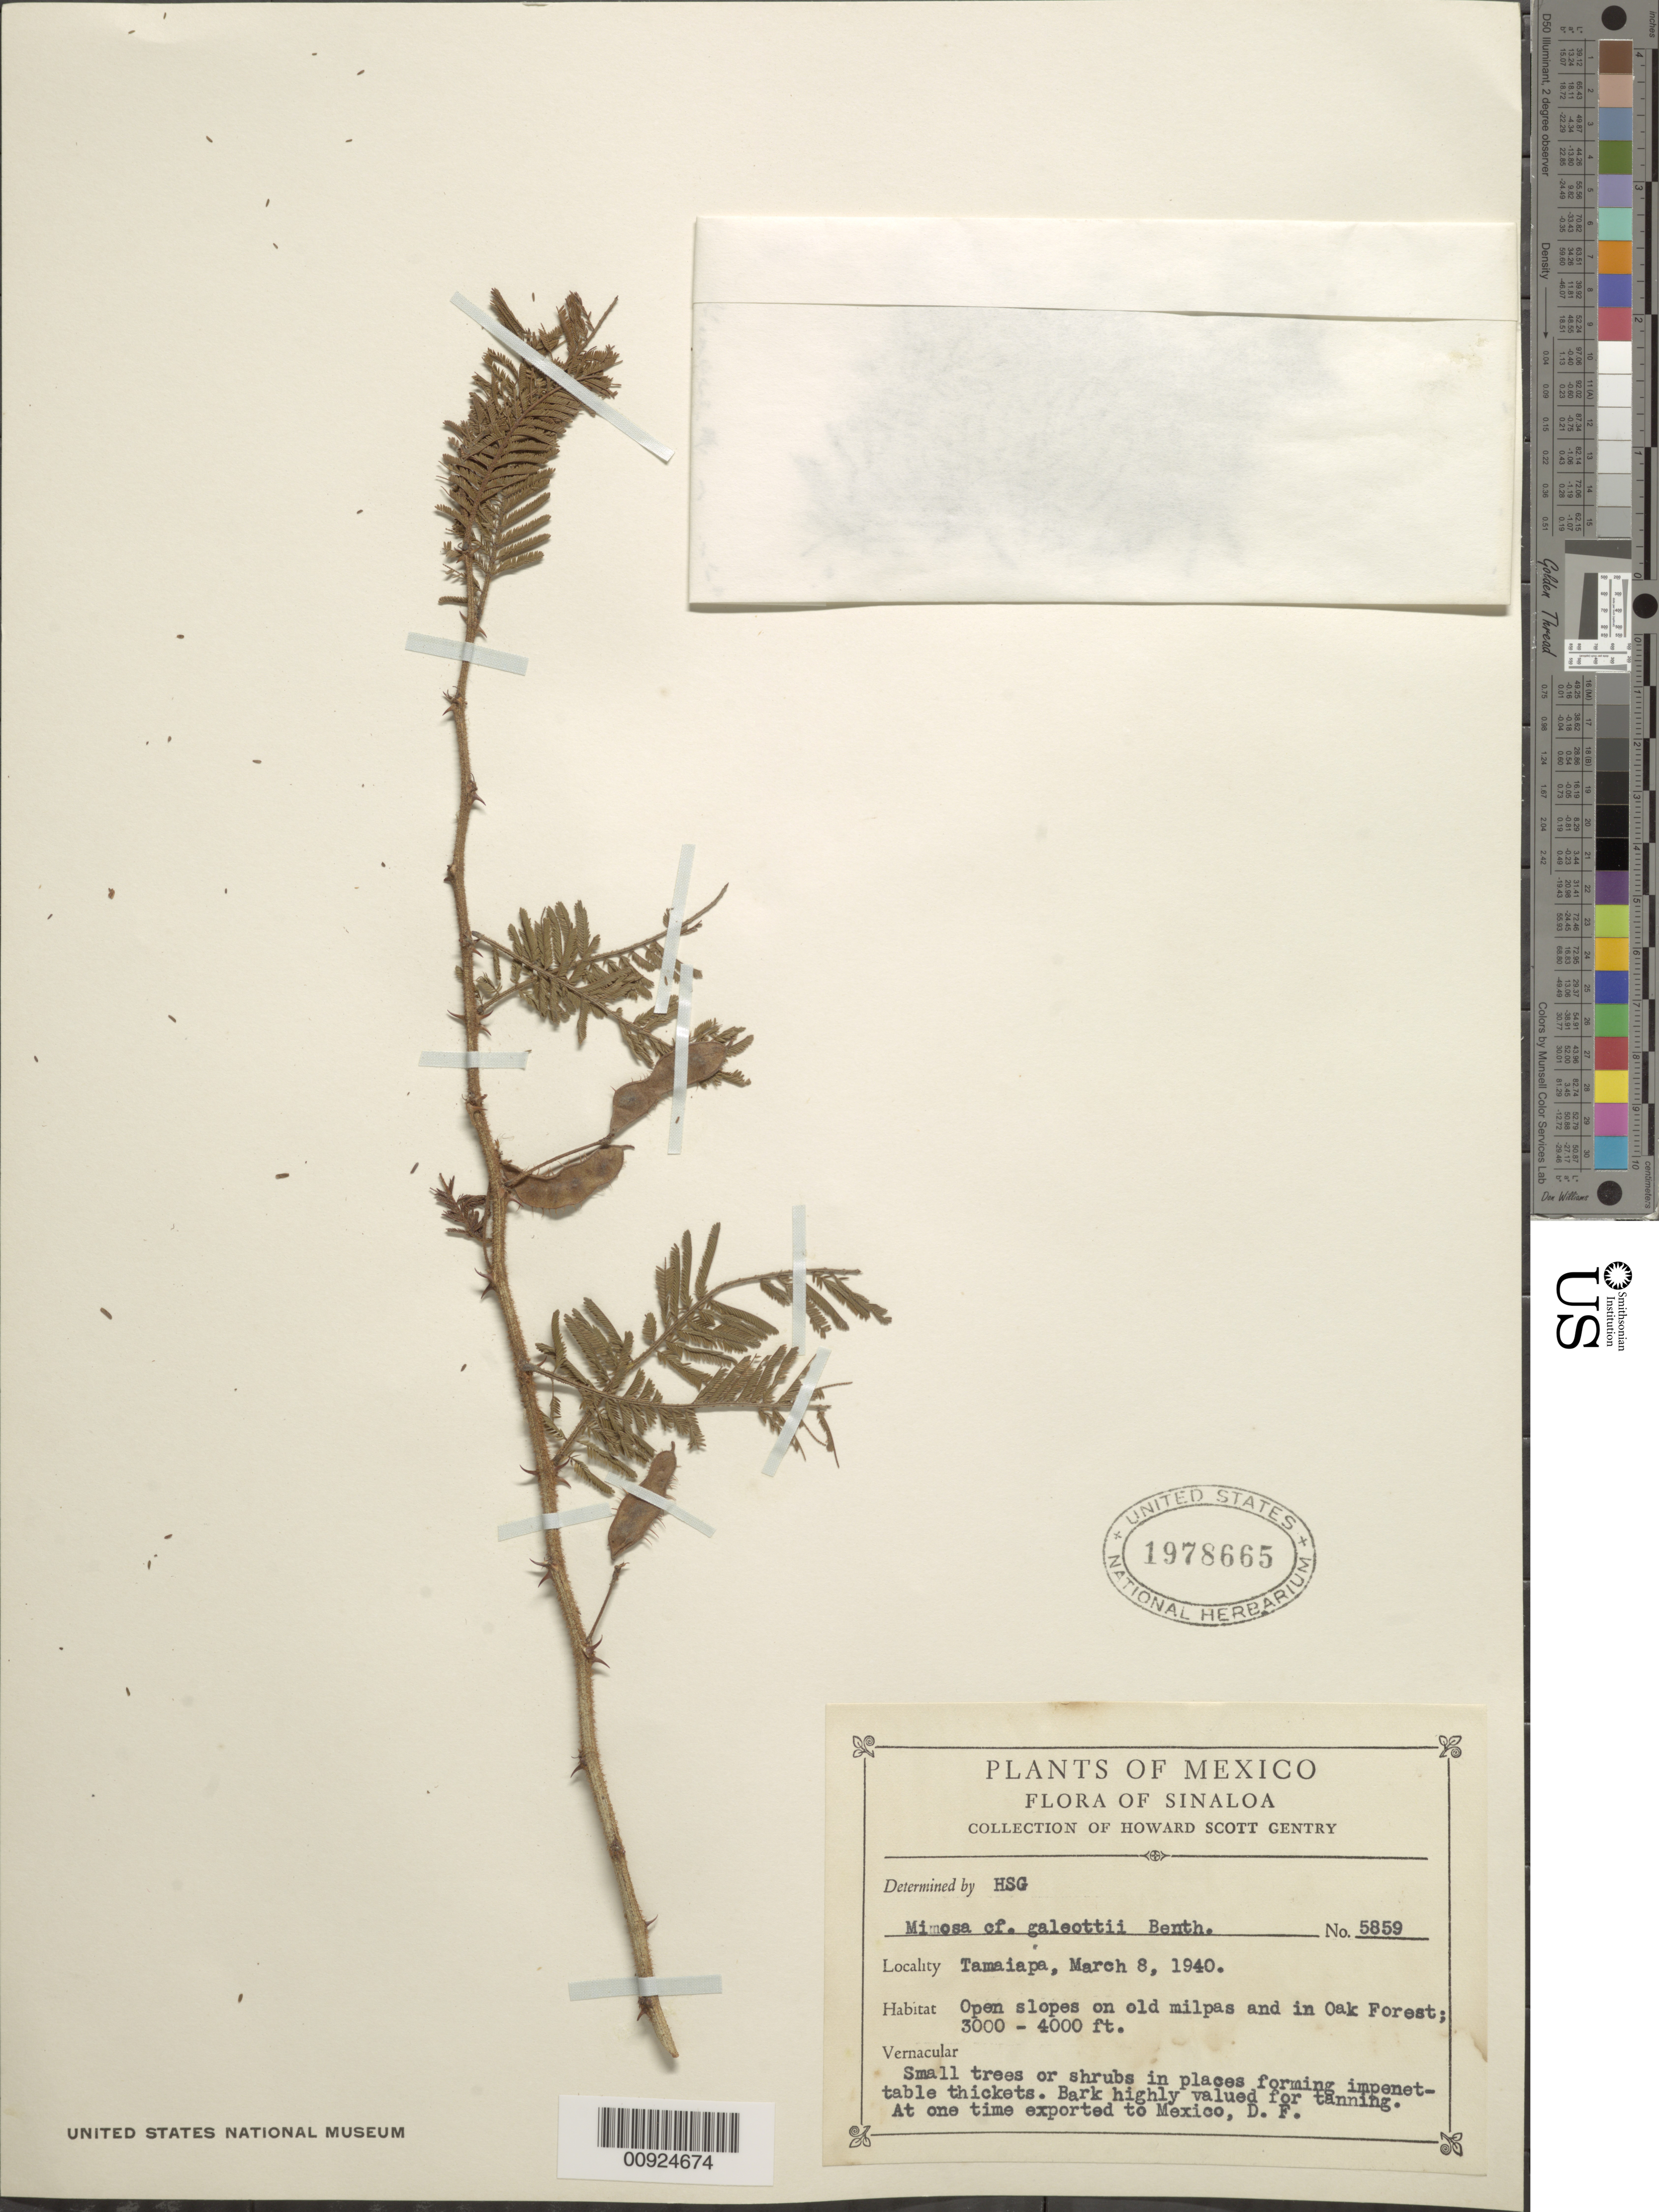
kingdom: Plantae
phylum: Tracheophyta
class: Magnoliopsida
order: Fabales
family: Fabaceae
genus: Mimosa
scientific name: Mimosa galeottii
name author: Benth.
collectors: H. S. Gentry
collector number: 5859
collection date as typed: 08 Mar 1940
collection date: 1940-03-08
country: Mexico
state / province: Sinaloa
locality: Tamiapa.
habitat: Open slopes on old milpas and in Oak Forest.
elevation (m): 914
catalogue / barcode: US 1978665